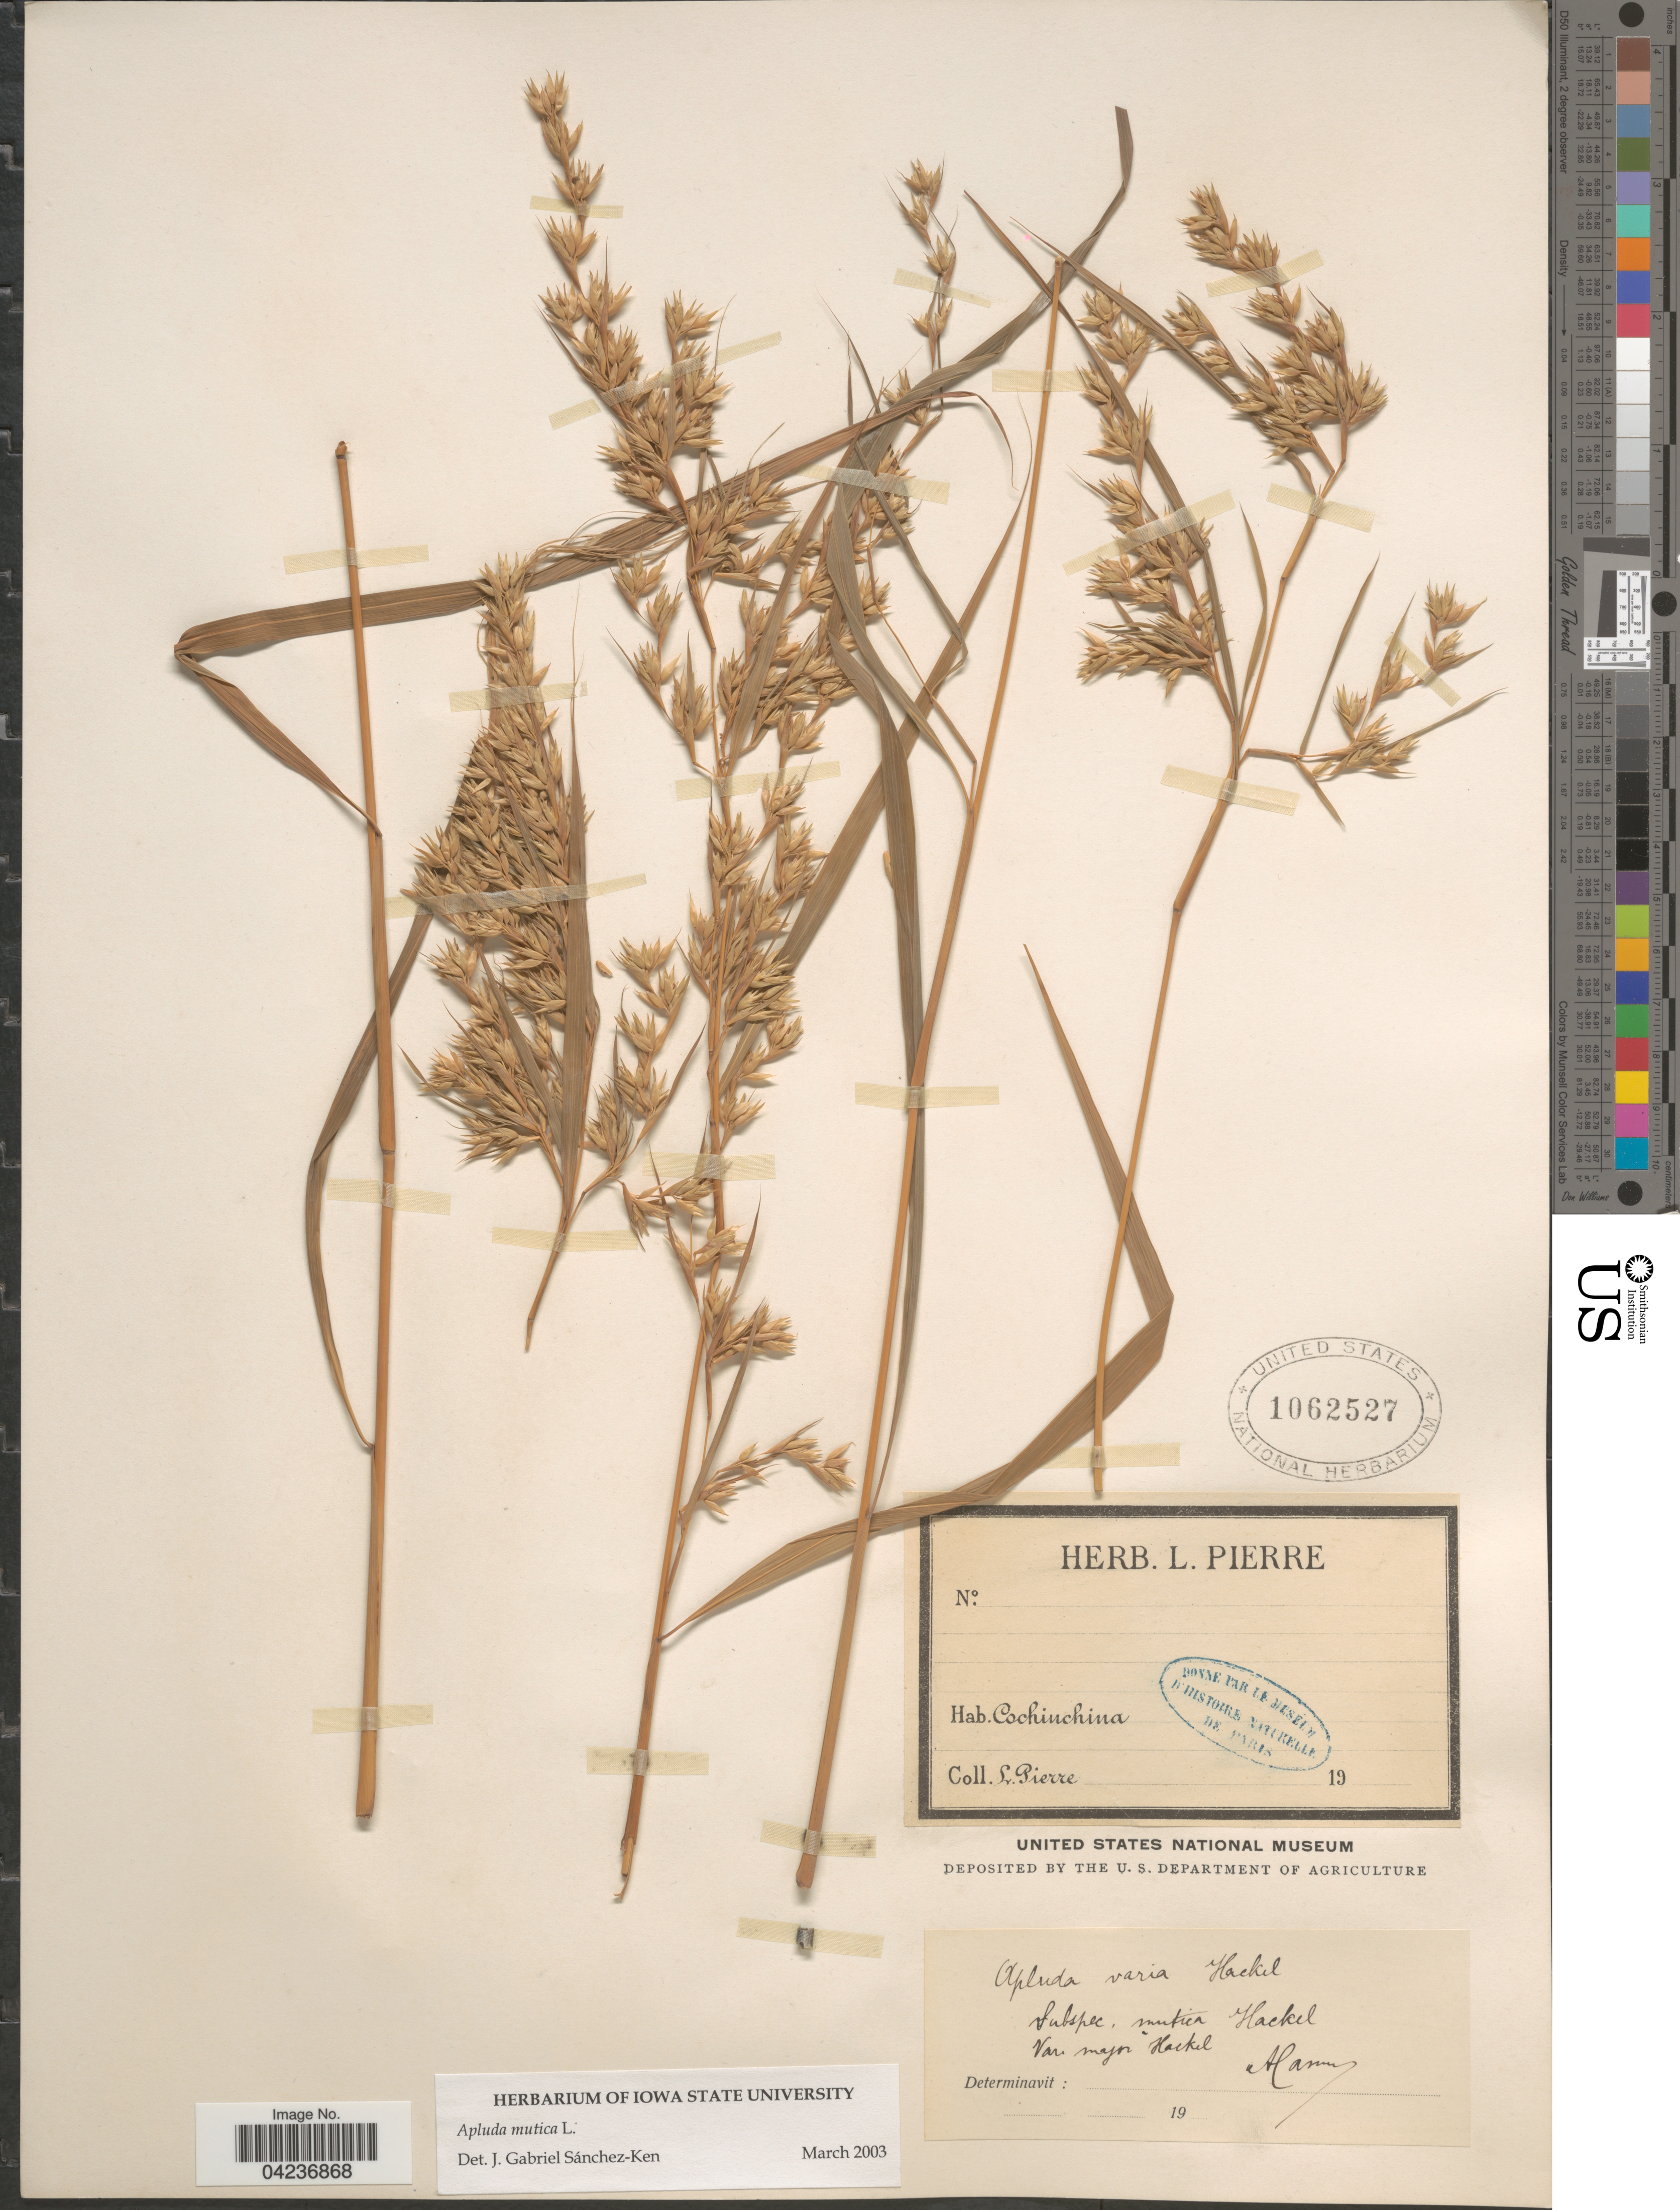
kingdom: Plantae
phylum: Tracheophyta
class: Liliopsida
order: Poales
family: Poaceae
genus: Apluda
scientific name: Apluda mutica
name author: L.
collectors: L. Pierre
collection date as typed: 19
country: Vietnam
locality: Cochinchina.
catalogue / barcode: US 1062527